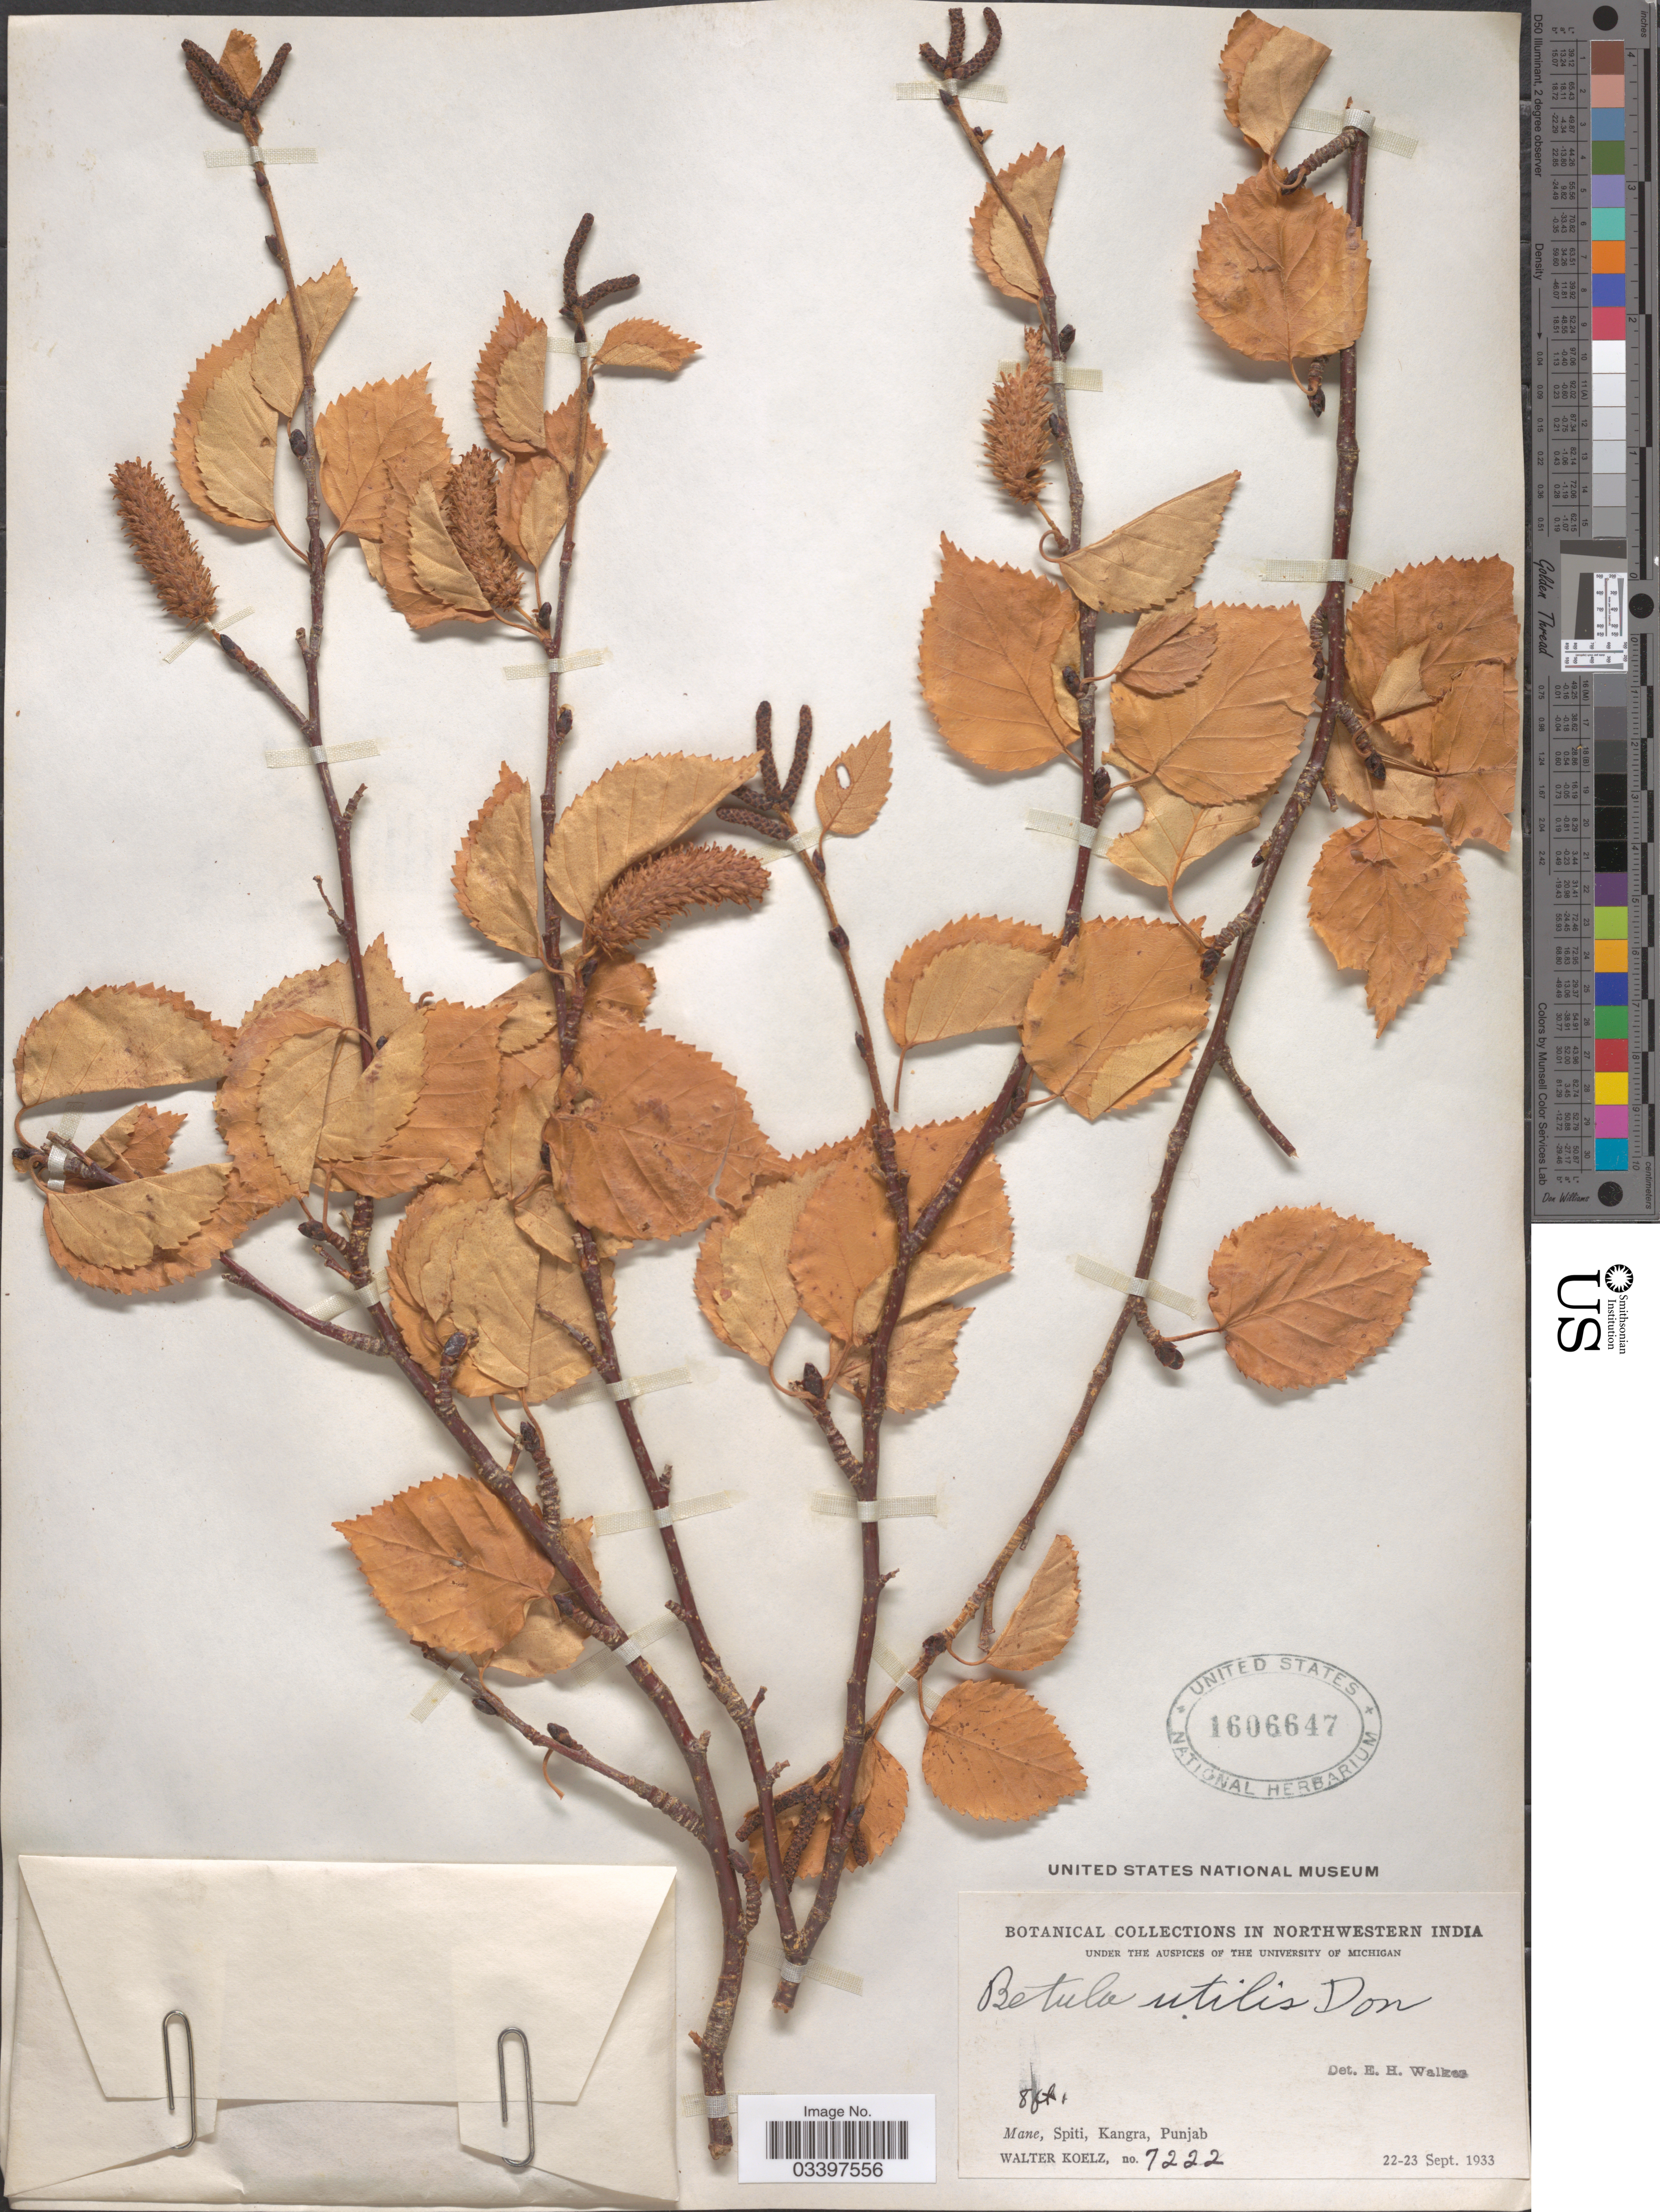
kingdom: Plantae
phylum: Tracheophyta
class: Magnoliopsida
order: Fagales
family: Betulaceae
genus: Betula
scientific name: Betula utilis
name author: D. Don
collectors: W. N. Koelz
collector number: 7222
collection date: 1933-09-22/1933-09-23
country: India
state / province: Punjab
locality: Northwestern India. Mane, Spiti, Kangra.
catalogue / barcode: US 1606647